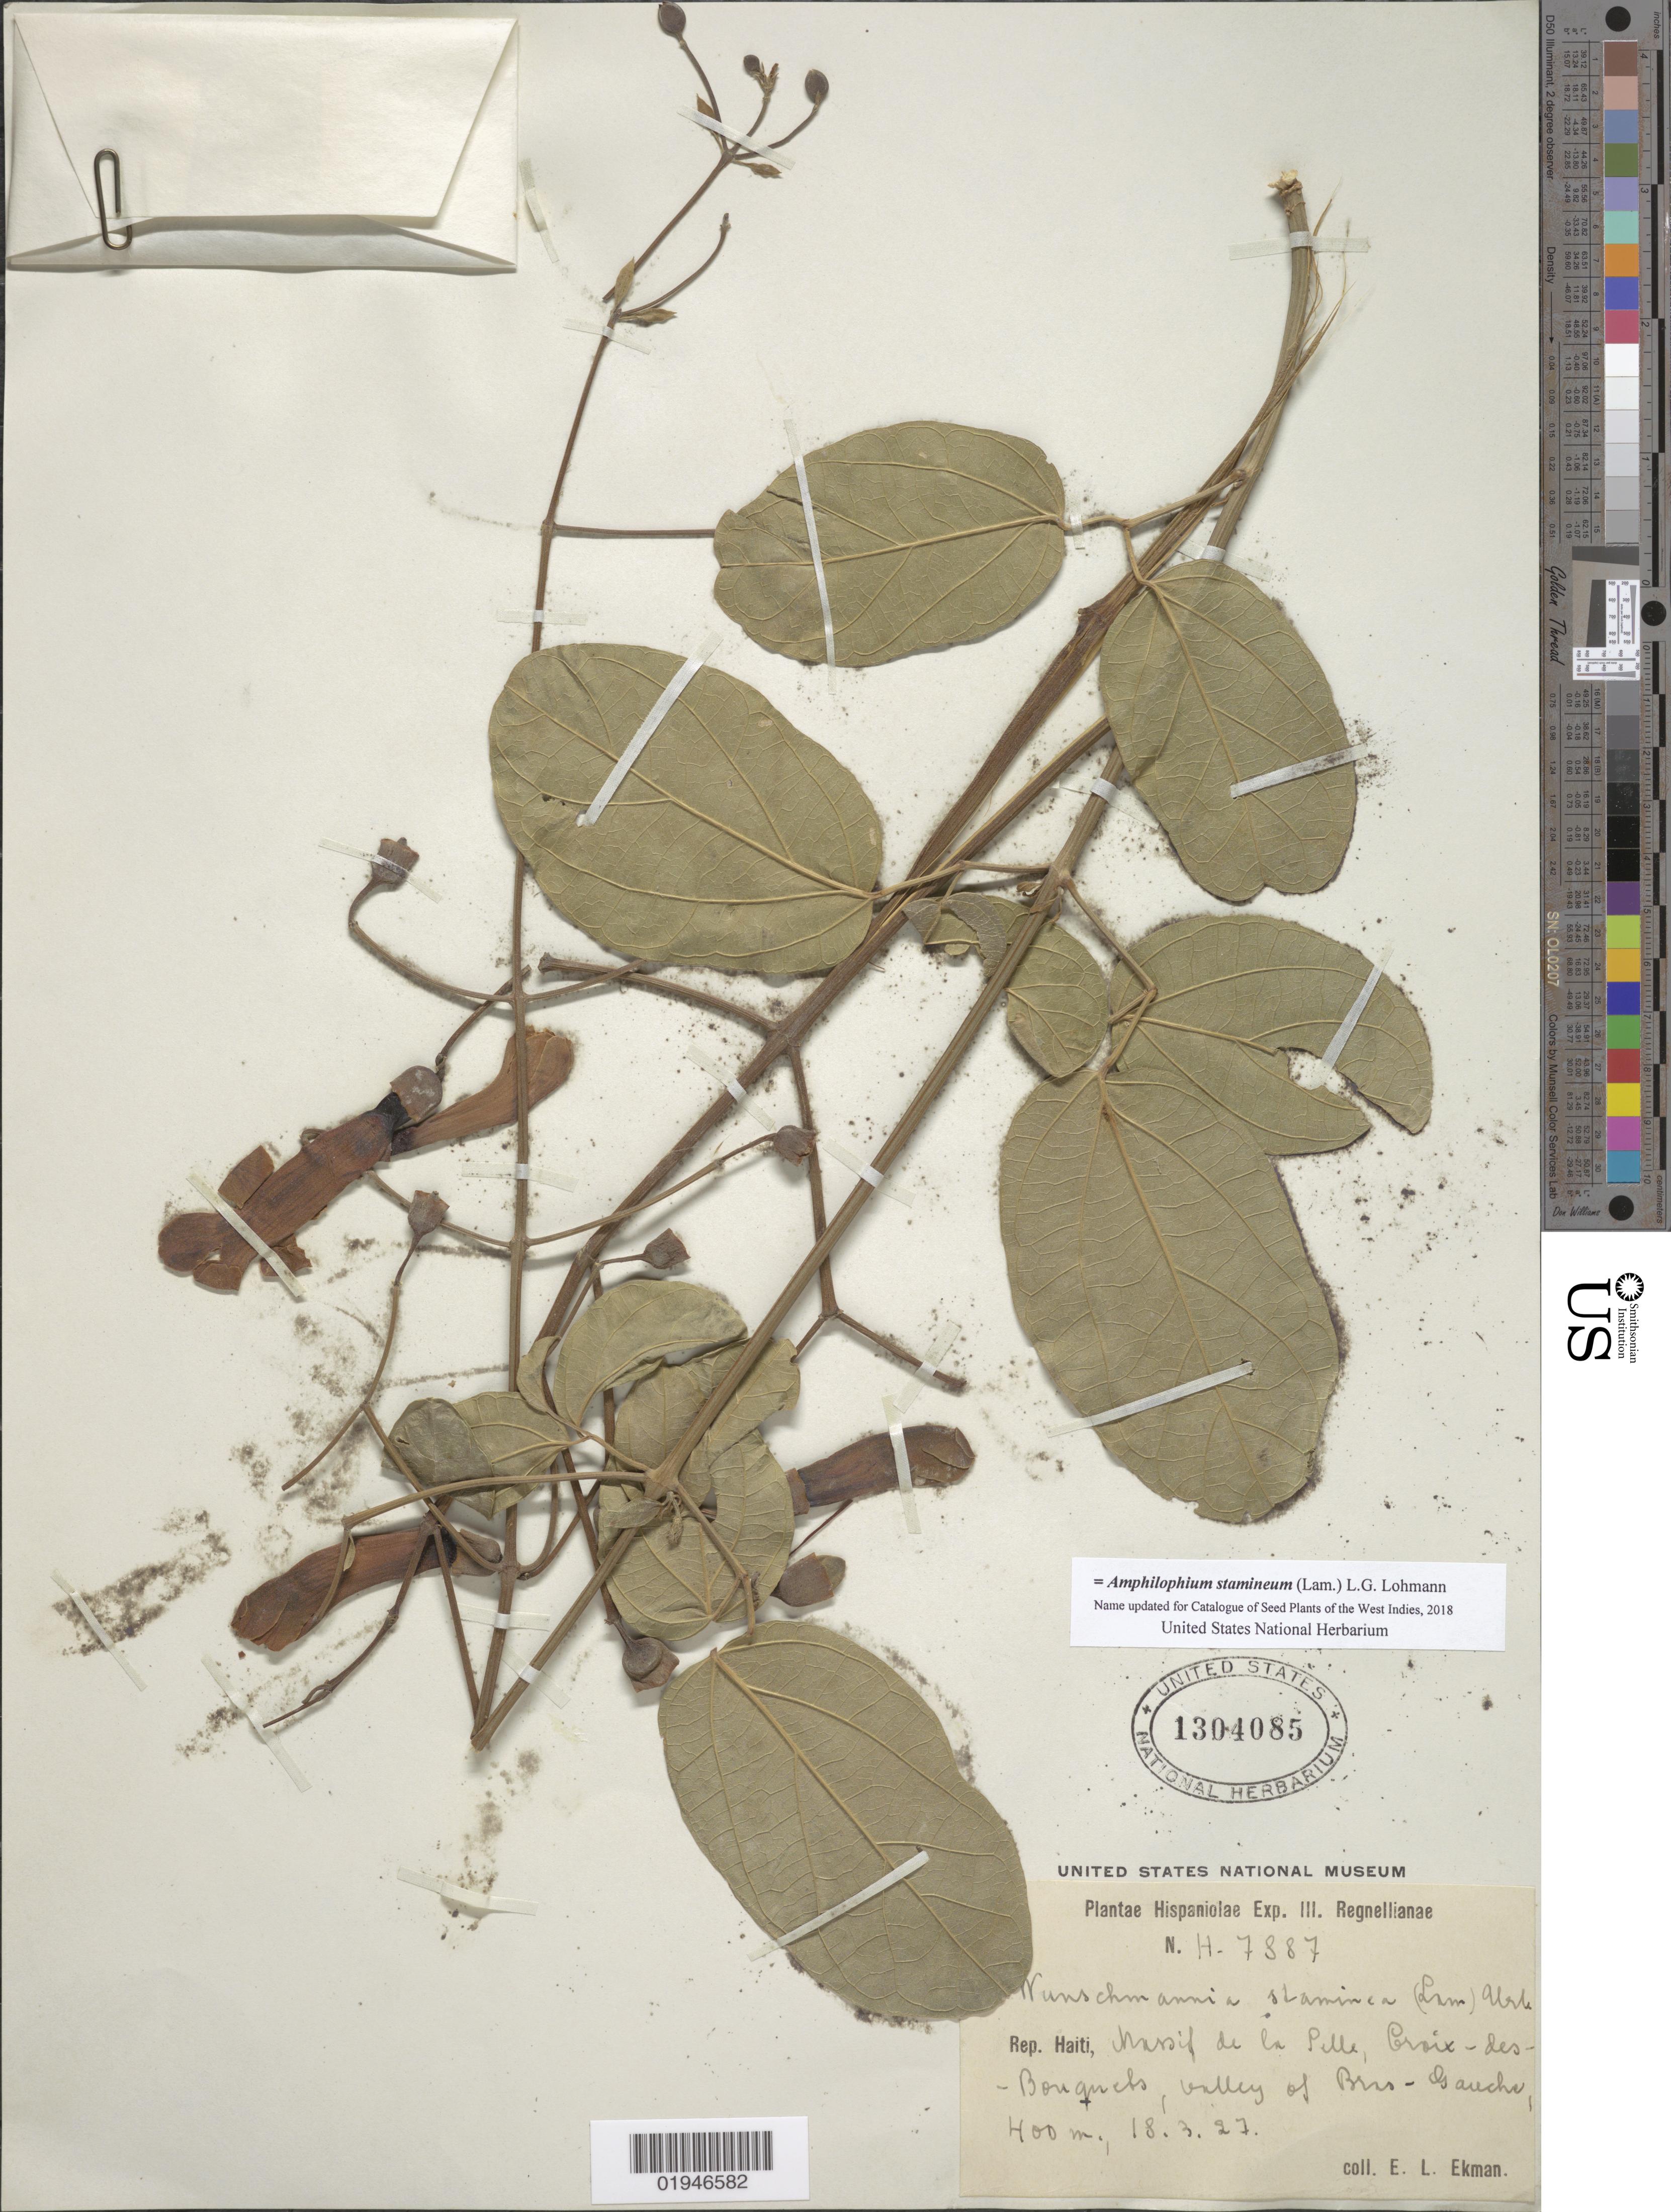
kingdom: Plantae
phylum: Tracheophyta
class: Magnoliopsida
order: Lamiales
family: Bignoniaceae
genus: Amphilophium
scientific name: Amphilophium stamineum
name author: (Lam.) L.G. Lohmann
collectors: E. L. Ekman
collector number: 7887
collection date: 1927-03-18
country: Haiti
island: Hispaniola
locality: Massif de la Selle, Croiz-des-Bouquets, valley of Bras-Gauche [?]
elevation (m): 400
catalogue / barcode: US 1304085